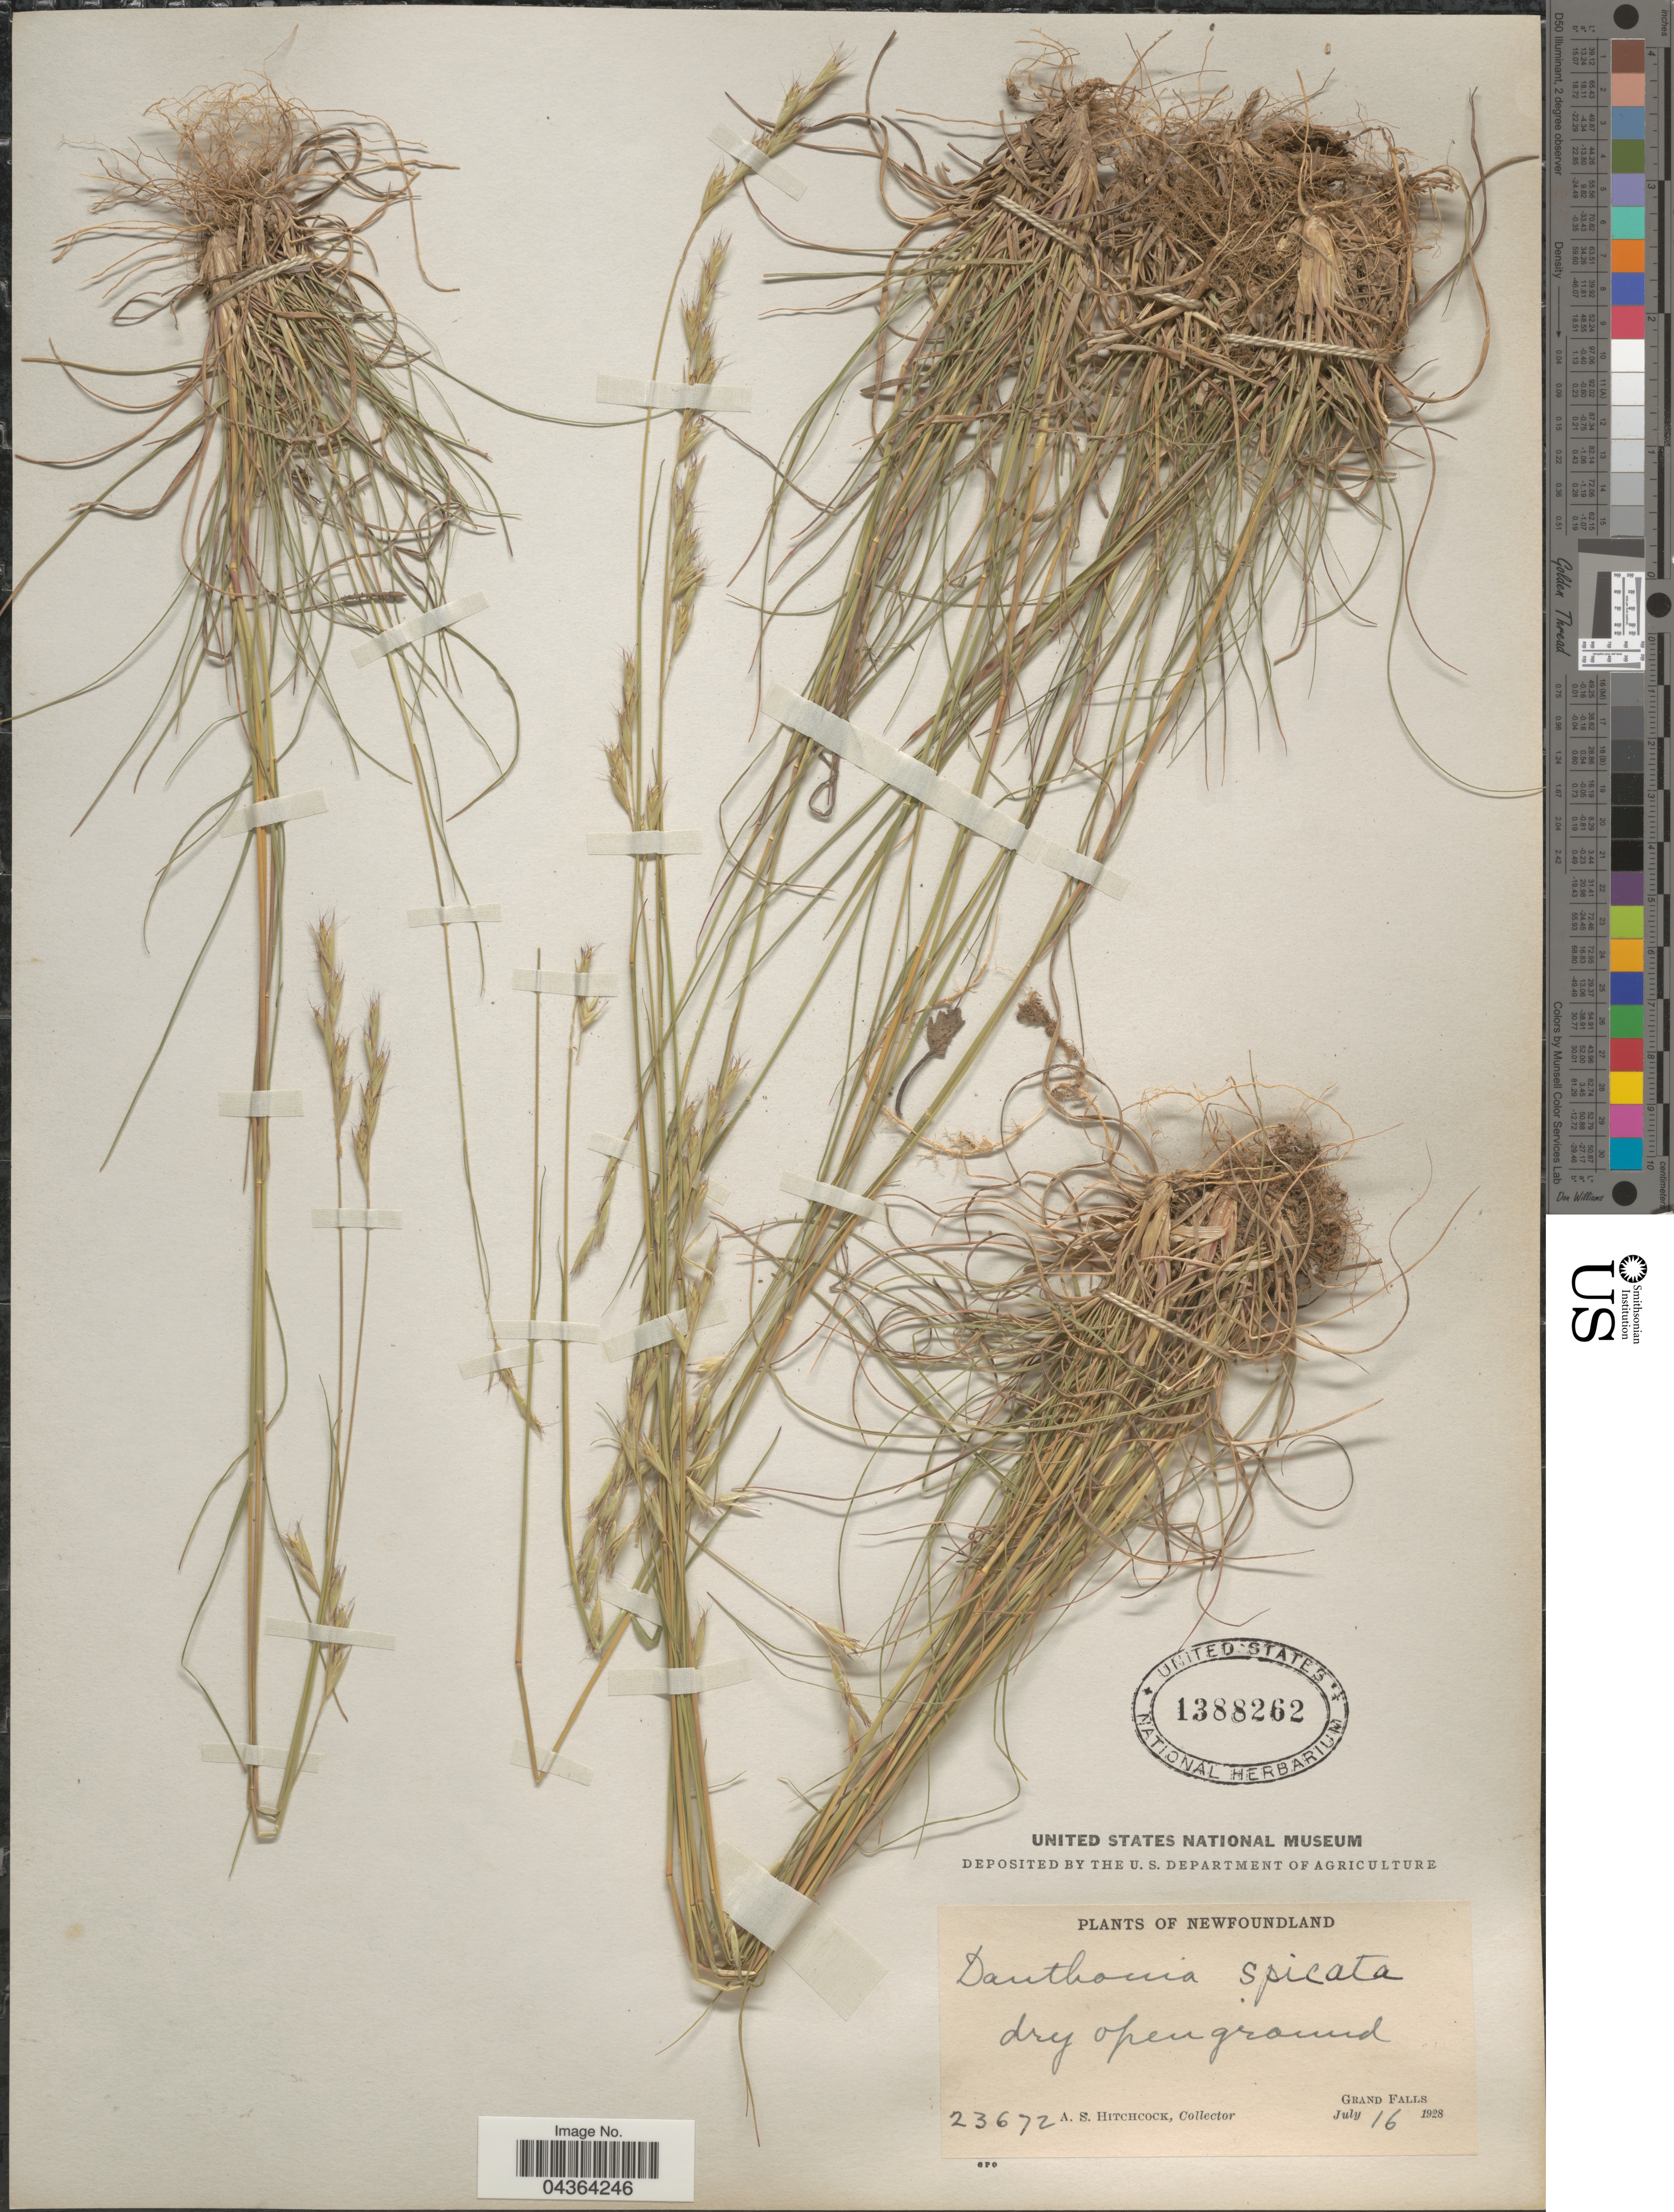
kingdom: Plantae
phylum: Tracheophyta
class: Liliopsida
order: Poales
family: Poaceae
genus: Danthonia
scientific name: Danthonia spicata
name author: (L.) P. Beauv. ex Roem. & Schult.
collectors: A. S. Hitchcock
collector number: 23672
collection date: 1928-07-16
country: Canada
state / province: Newfoundland and Labrador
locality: Grand Falls.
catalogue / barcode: US 1388262